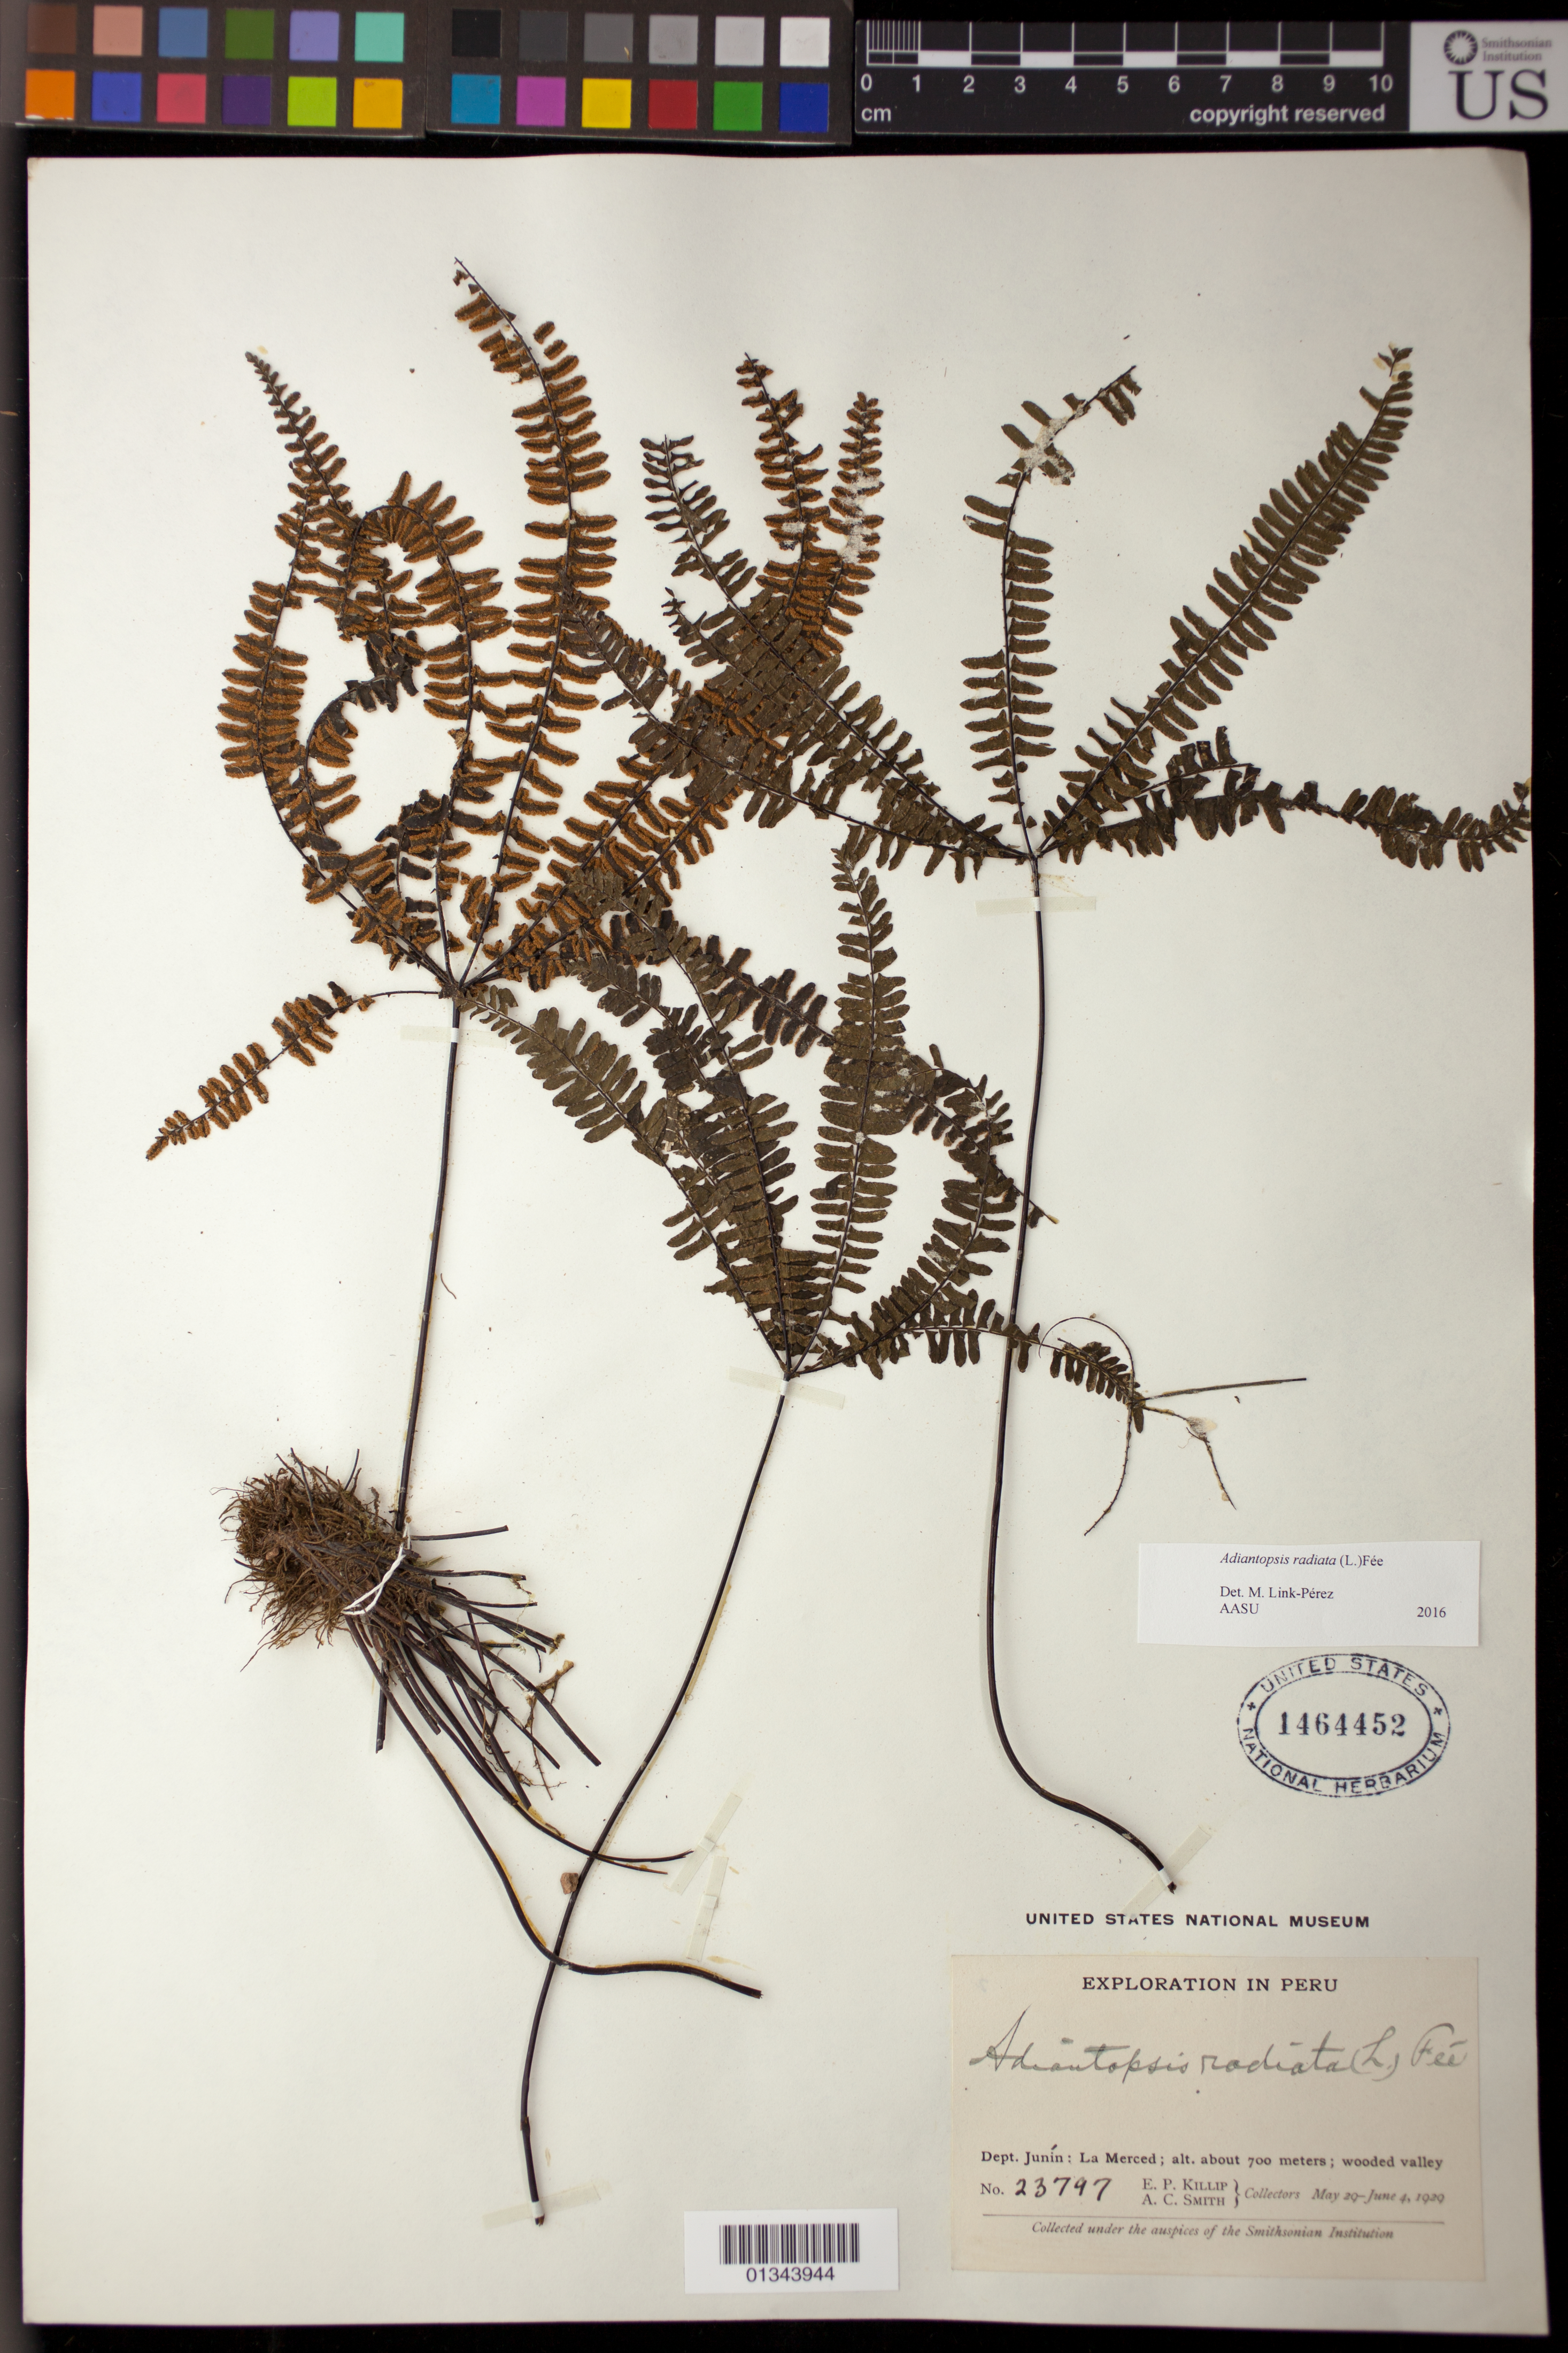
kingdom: Plantae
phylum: Tracheophyta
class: Polypodiopsida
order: Polypodiales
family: Pteridaceae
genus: Adiantopsis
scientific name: Adiantopsis radiata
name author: (L.) Fée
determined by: Link-Perez, Melanie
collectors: E. P. Killip & A. C. Smith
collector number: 23797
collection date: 1929-05-29/1929-06-04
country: Peru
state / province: Junín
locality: La Merced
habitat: wooded valley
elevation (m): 700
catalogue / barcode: US 1464452